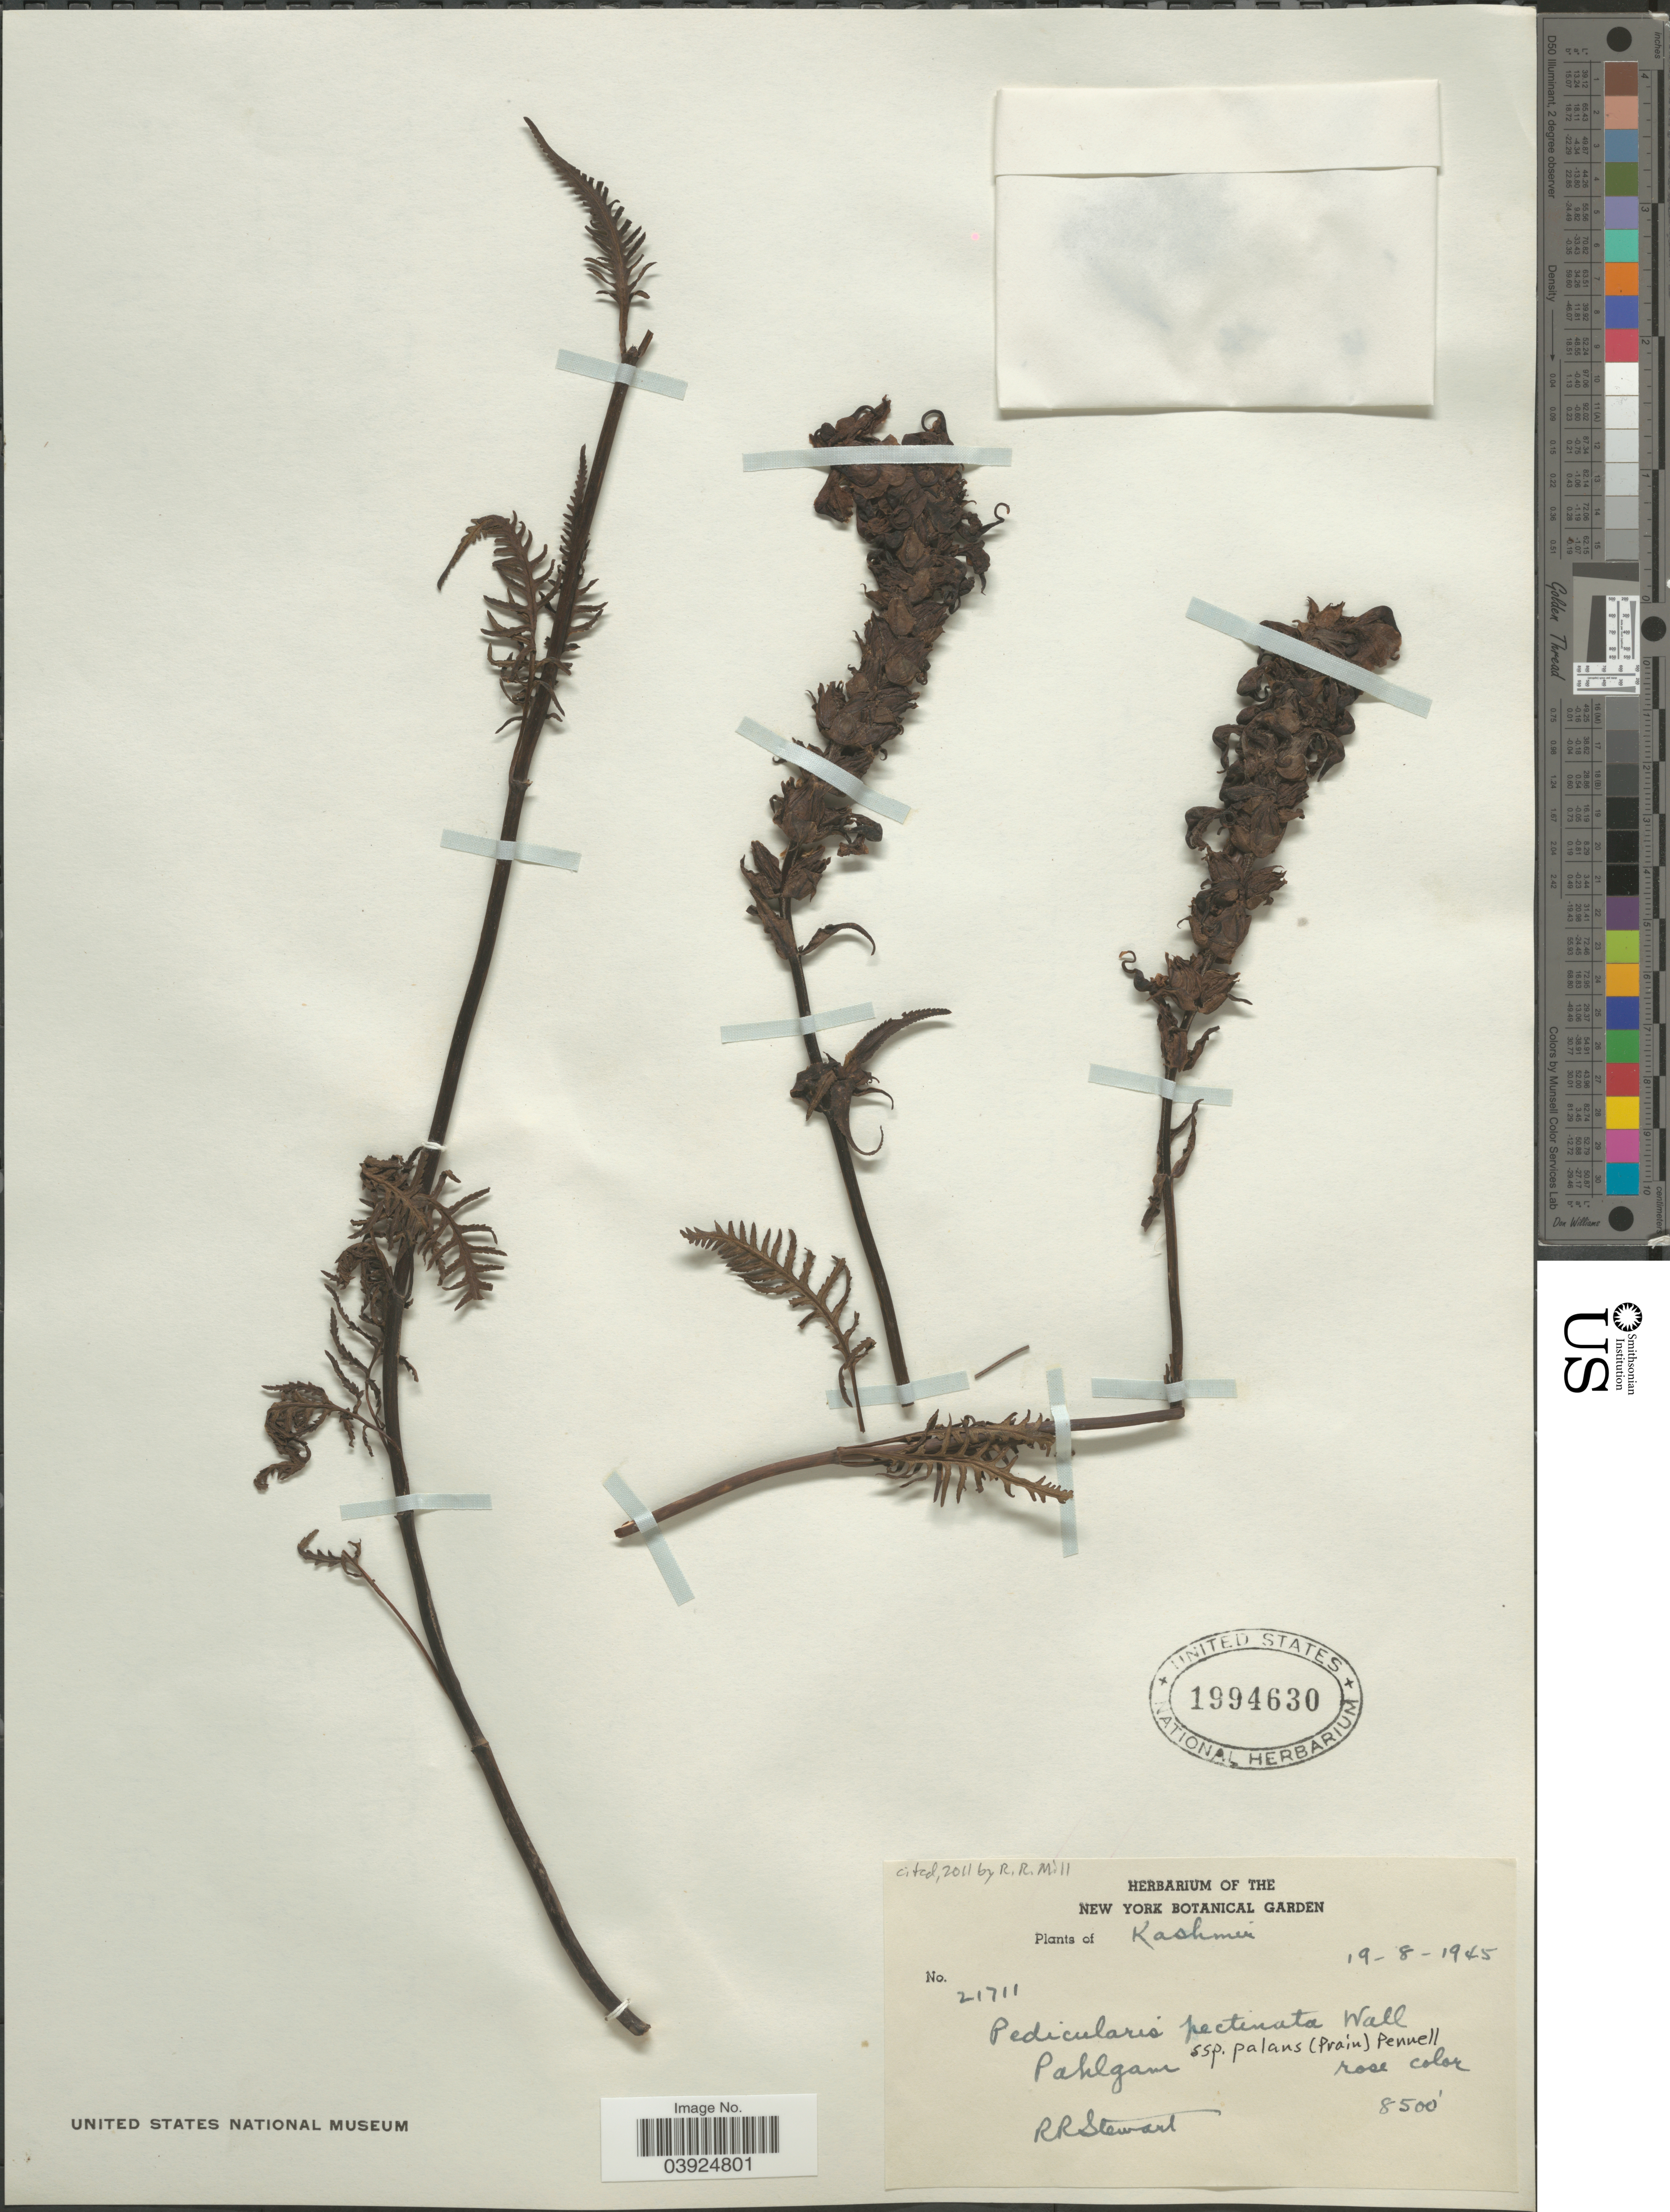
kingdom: Plantae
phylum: Tracheophyta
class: Magnoliopsida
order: Lamiales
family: Orobanchaceae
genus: Pedicularis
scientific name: Pedicularis pectinata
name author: Wall. ex Benth.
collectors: R. Stewart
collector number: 21711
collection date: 1945-08-19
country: India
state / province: Jammu and Kashmir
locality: Kashmir. Pahlgam.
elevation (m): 2591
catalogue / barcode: US 1994630